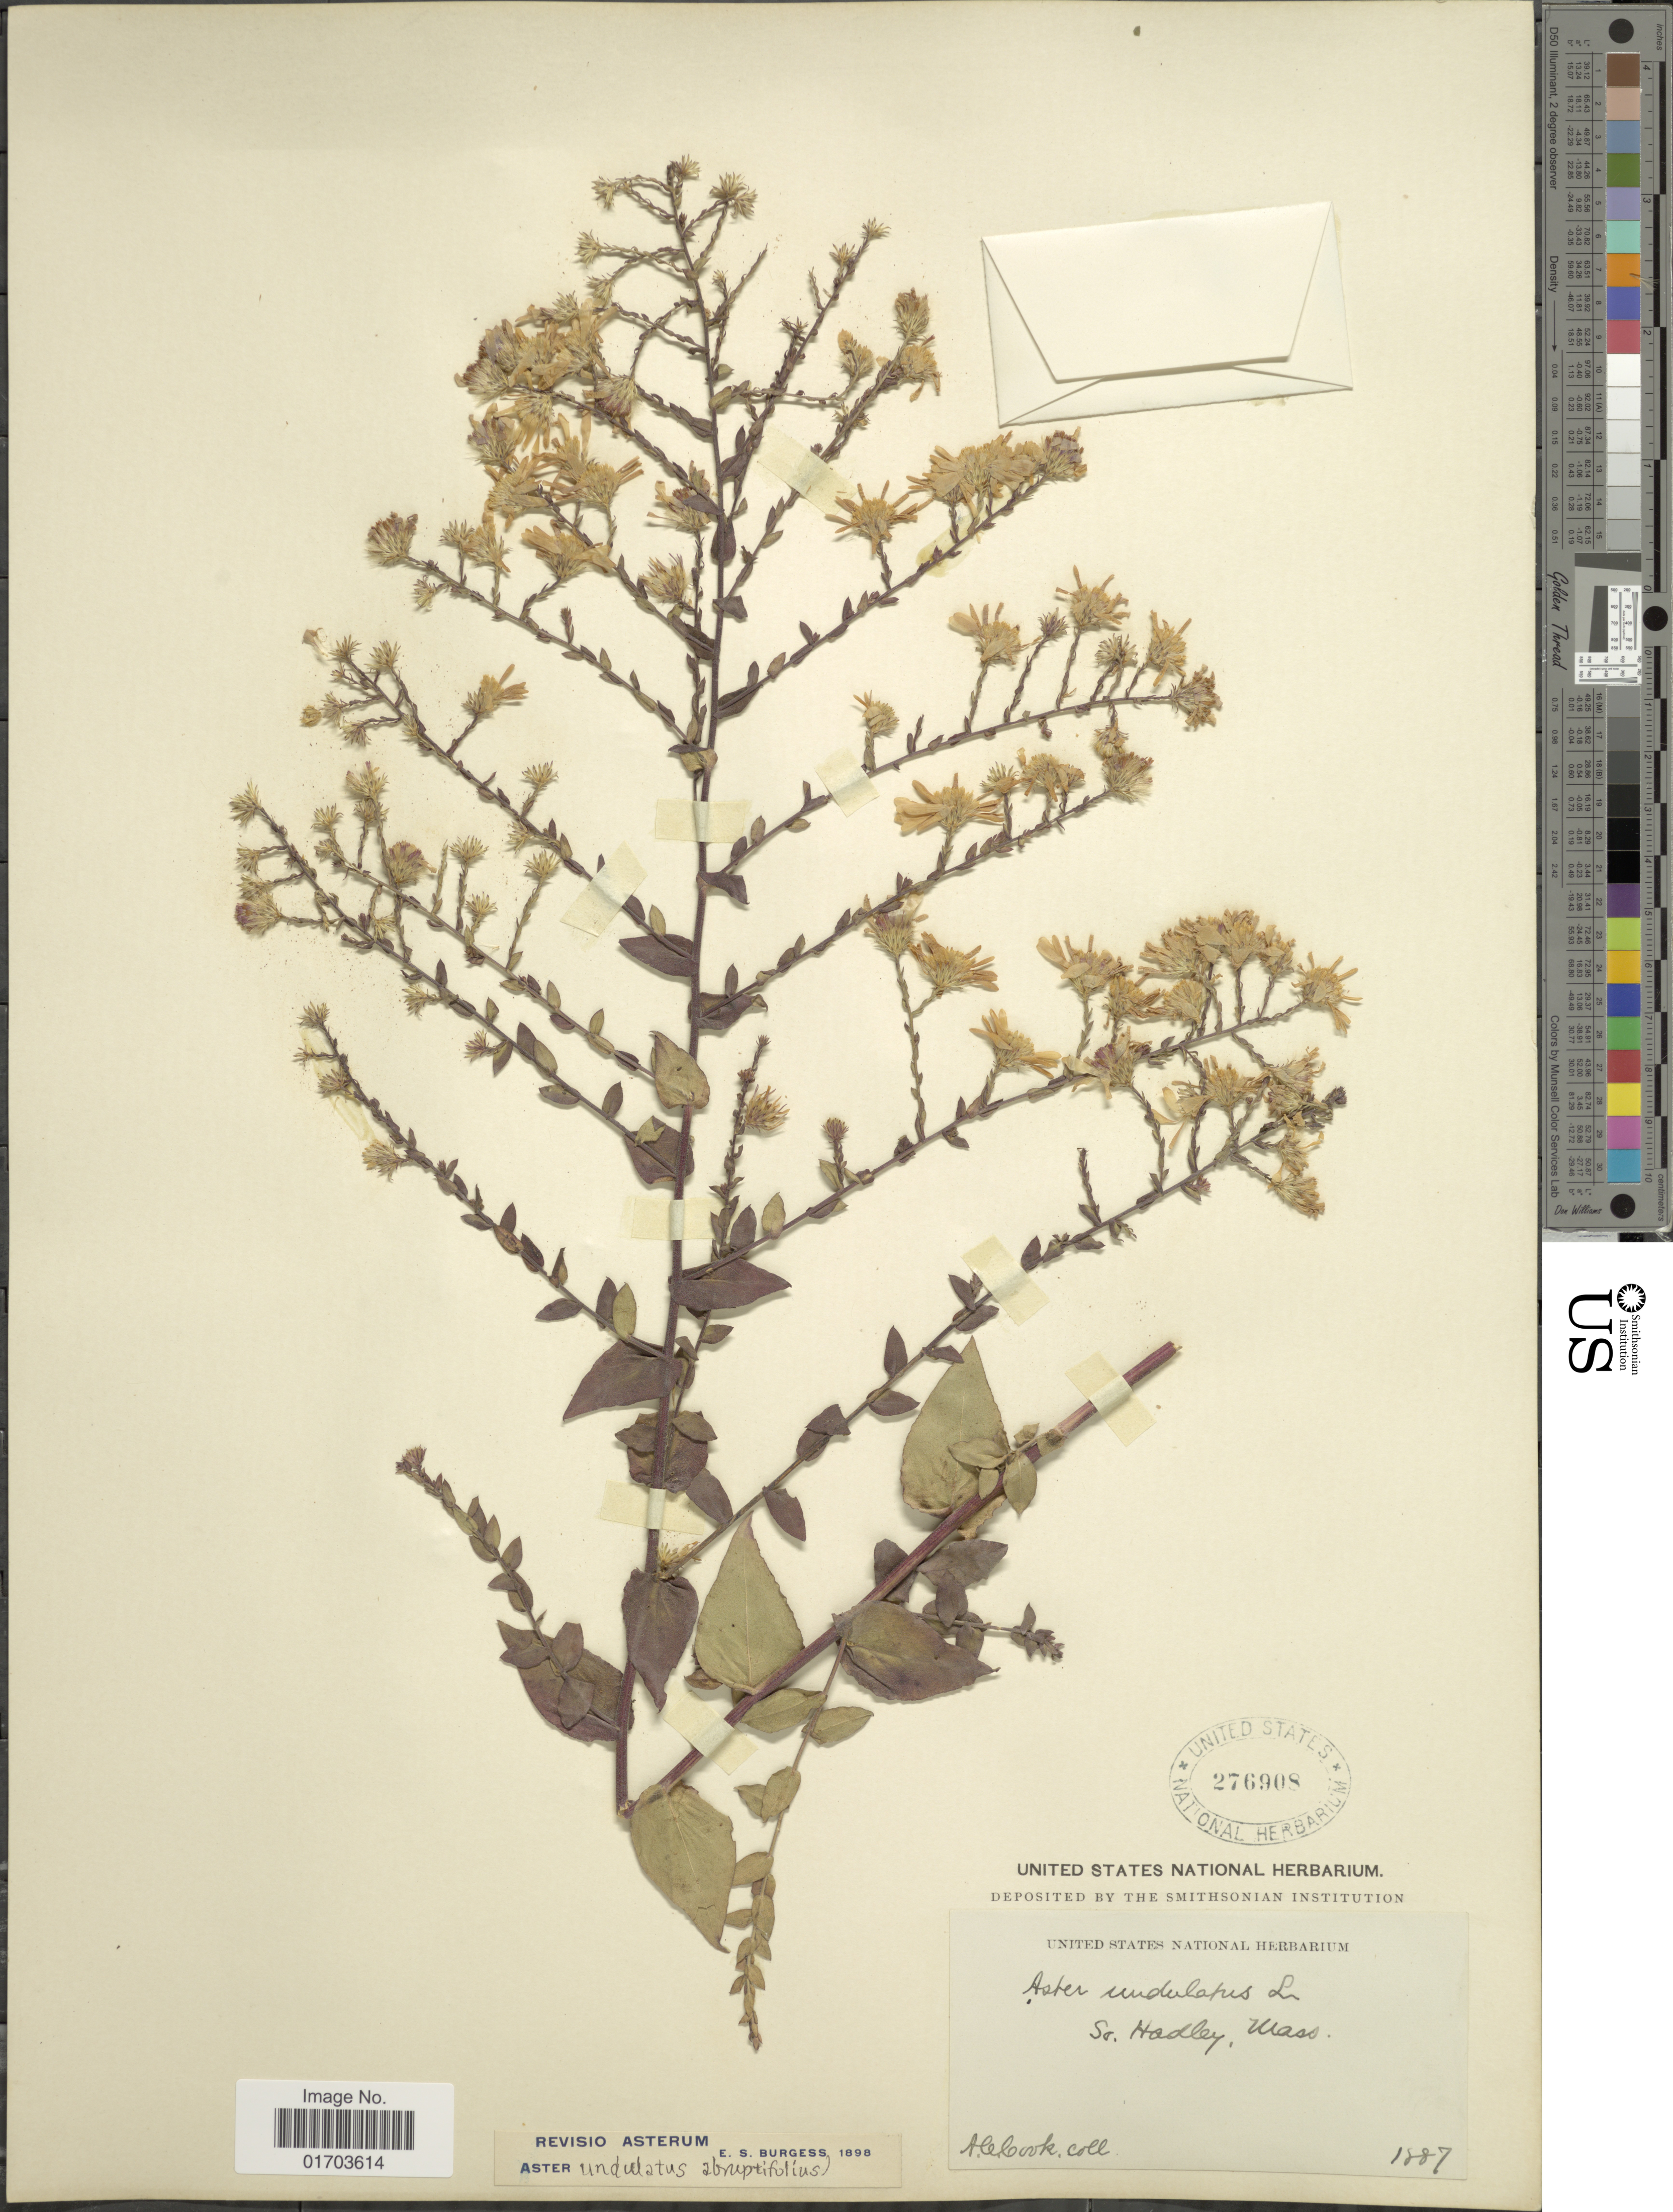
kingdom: Plantae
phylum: Tracheophyta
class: Magnoliopsida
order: Asterales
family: Asteraceae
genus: Symphyotrichum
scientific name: Symphyotrichum undulatum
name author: (L.) G.L. Nesom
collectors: Alice C. Cook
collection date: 1887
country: United States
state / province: Massachusetts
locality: So. Hadley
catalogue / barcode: US 276908